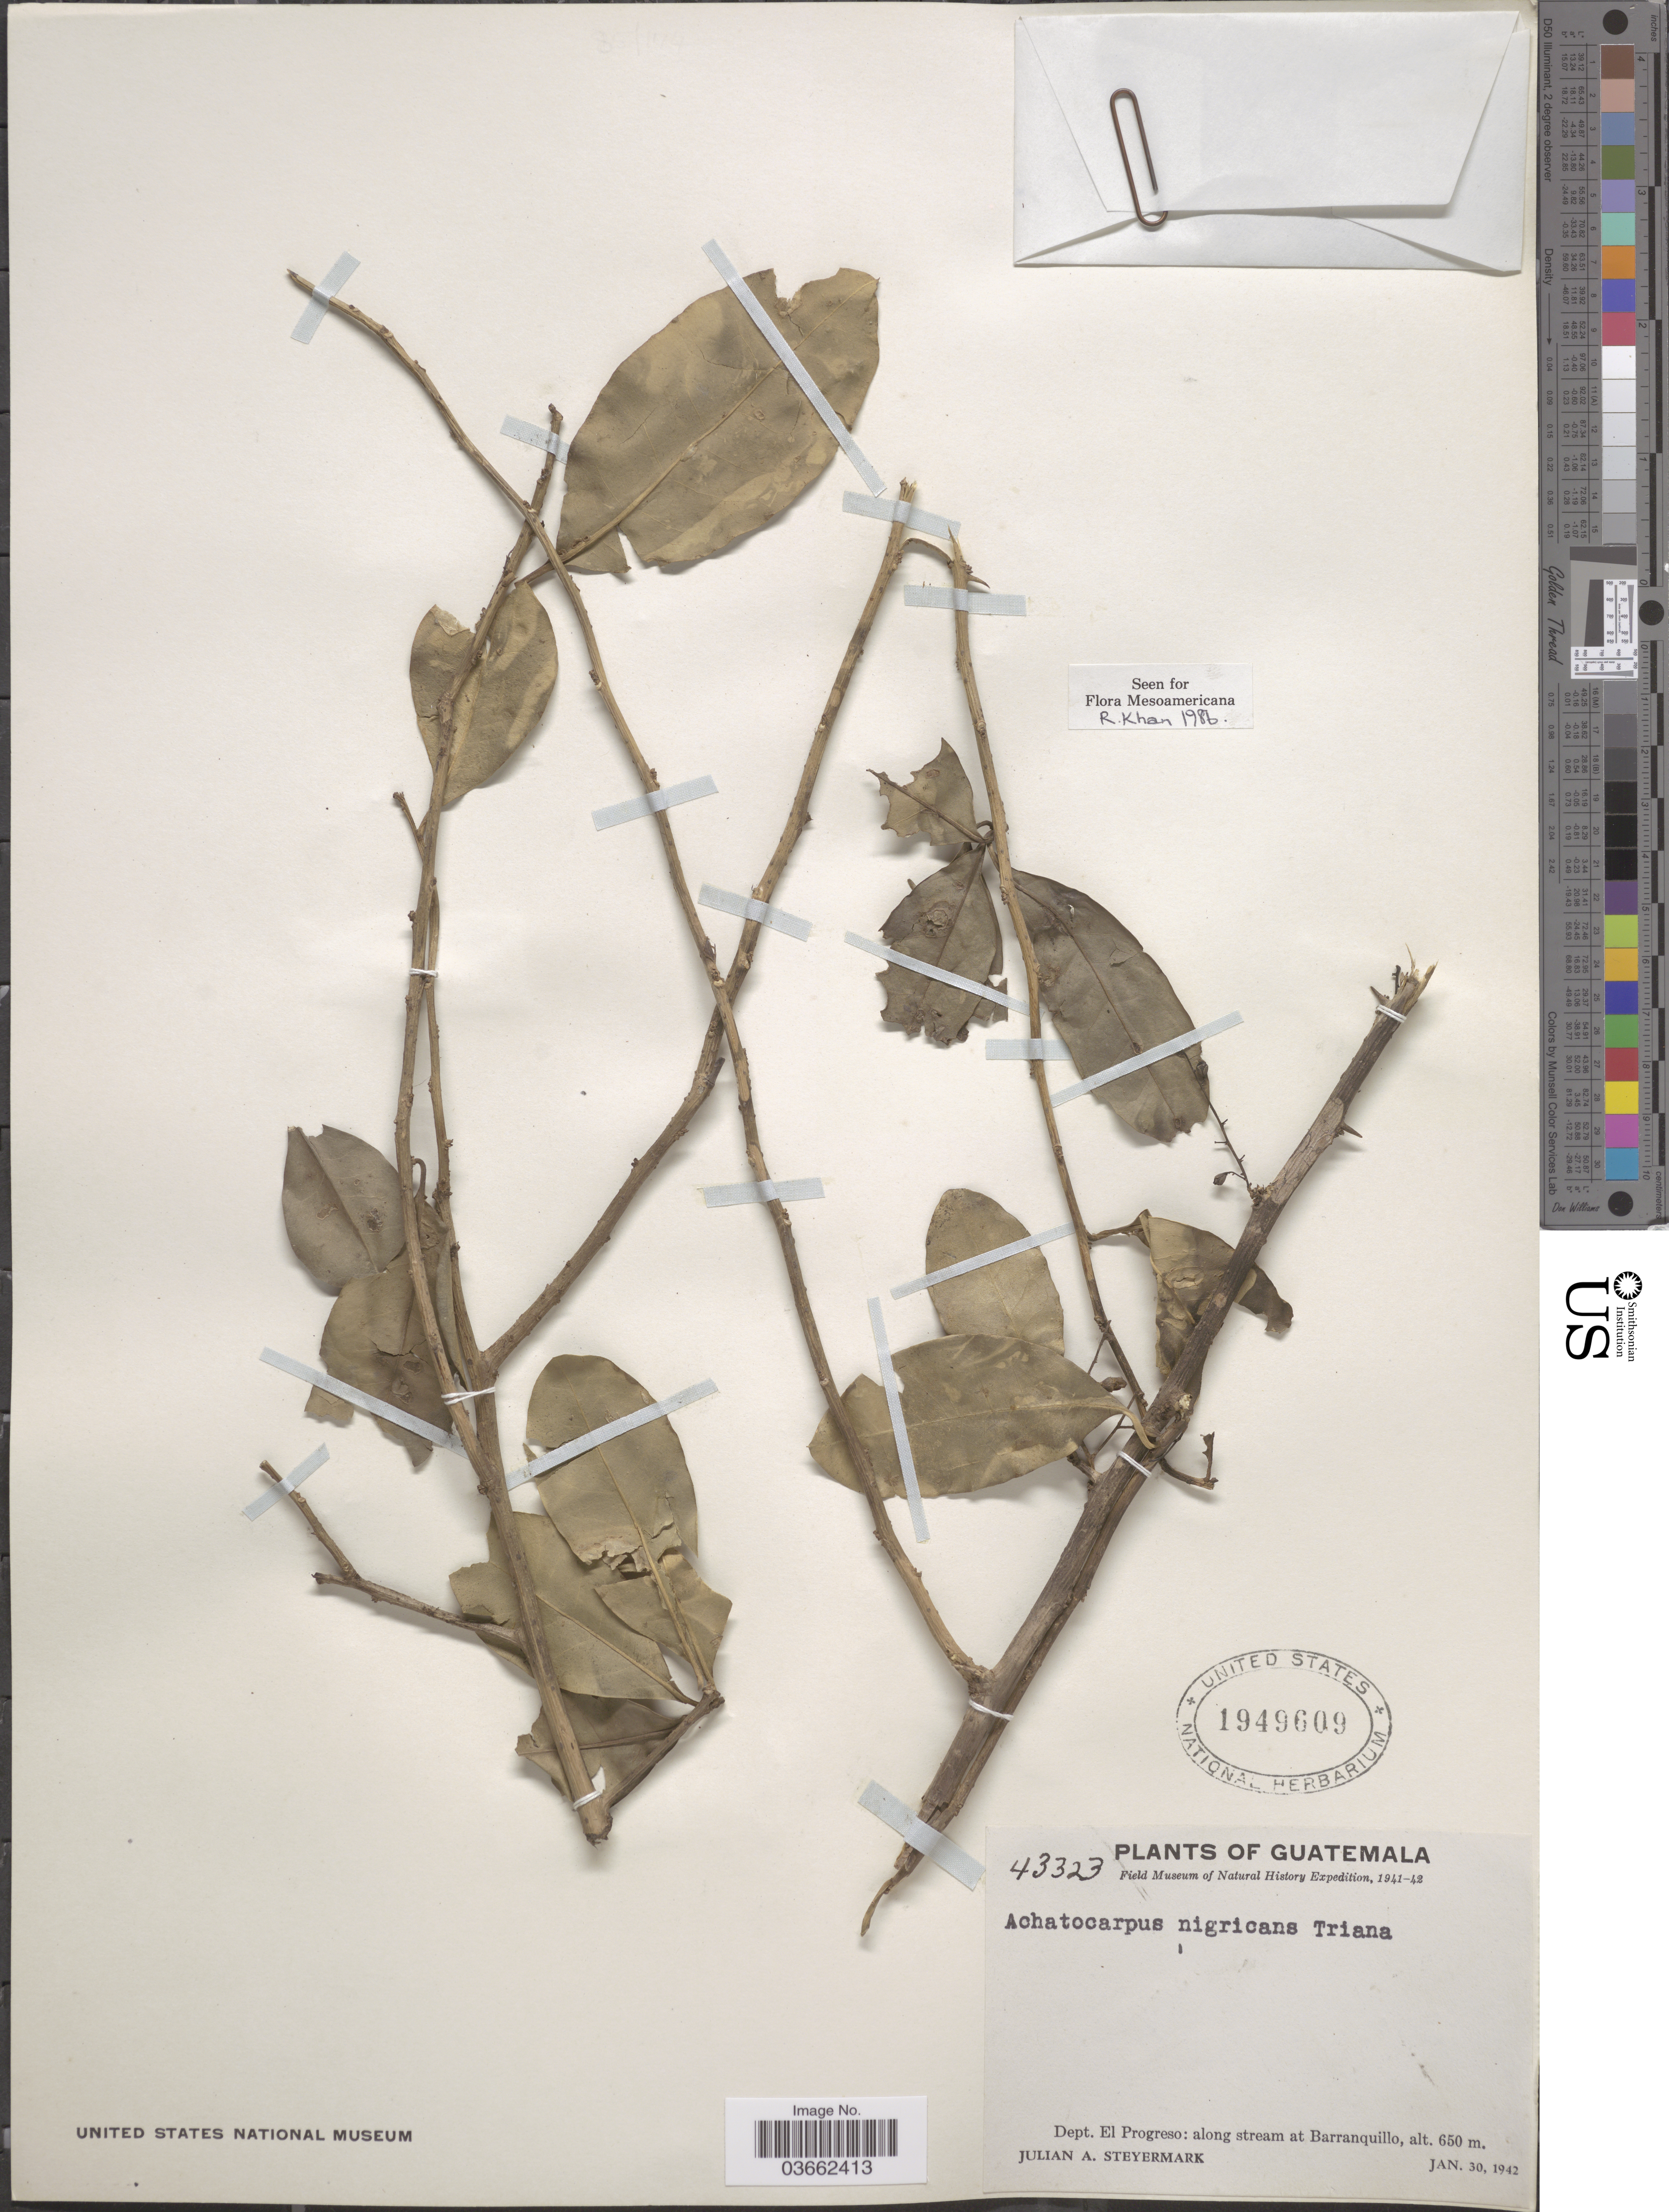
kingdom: Plantae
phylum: Tracheophyta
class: Magnoliopsida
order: Caryophyllales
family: Achatocarpaceae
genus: Achatocarpus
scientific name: Achatocarpus nigricans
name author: Triana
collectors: J. Steyermark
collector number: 43323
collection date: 1942-01-30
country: Guatemala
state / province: El Progreso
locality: Dept. El Progreso: along stream at Barranquillo.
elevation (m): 650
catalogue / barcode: US 1949609